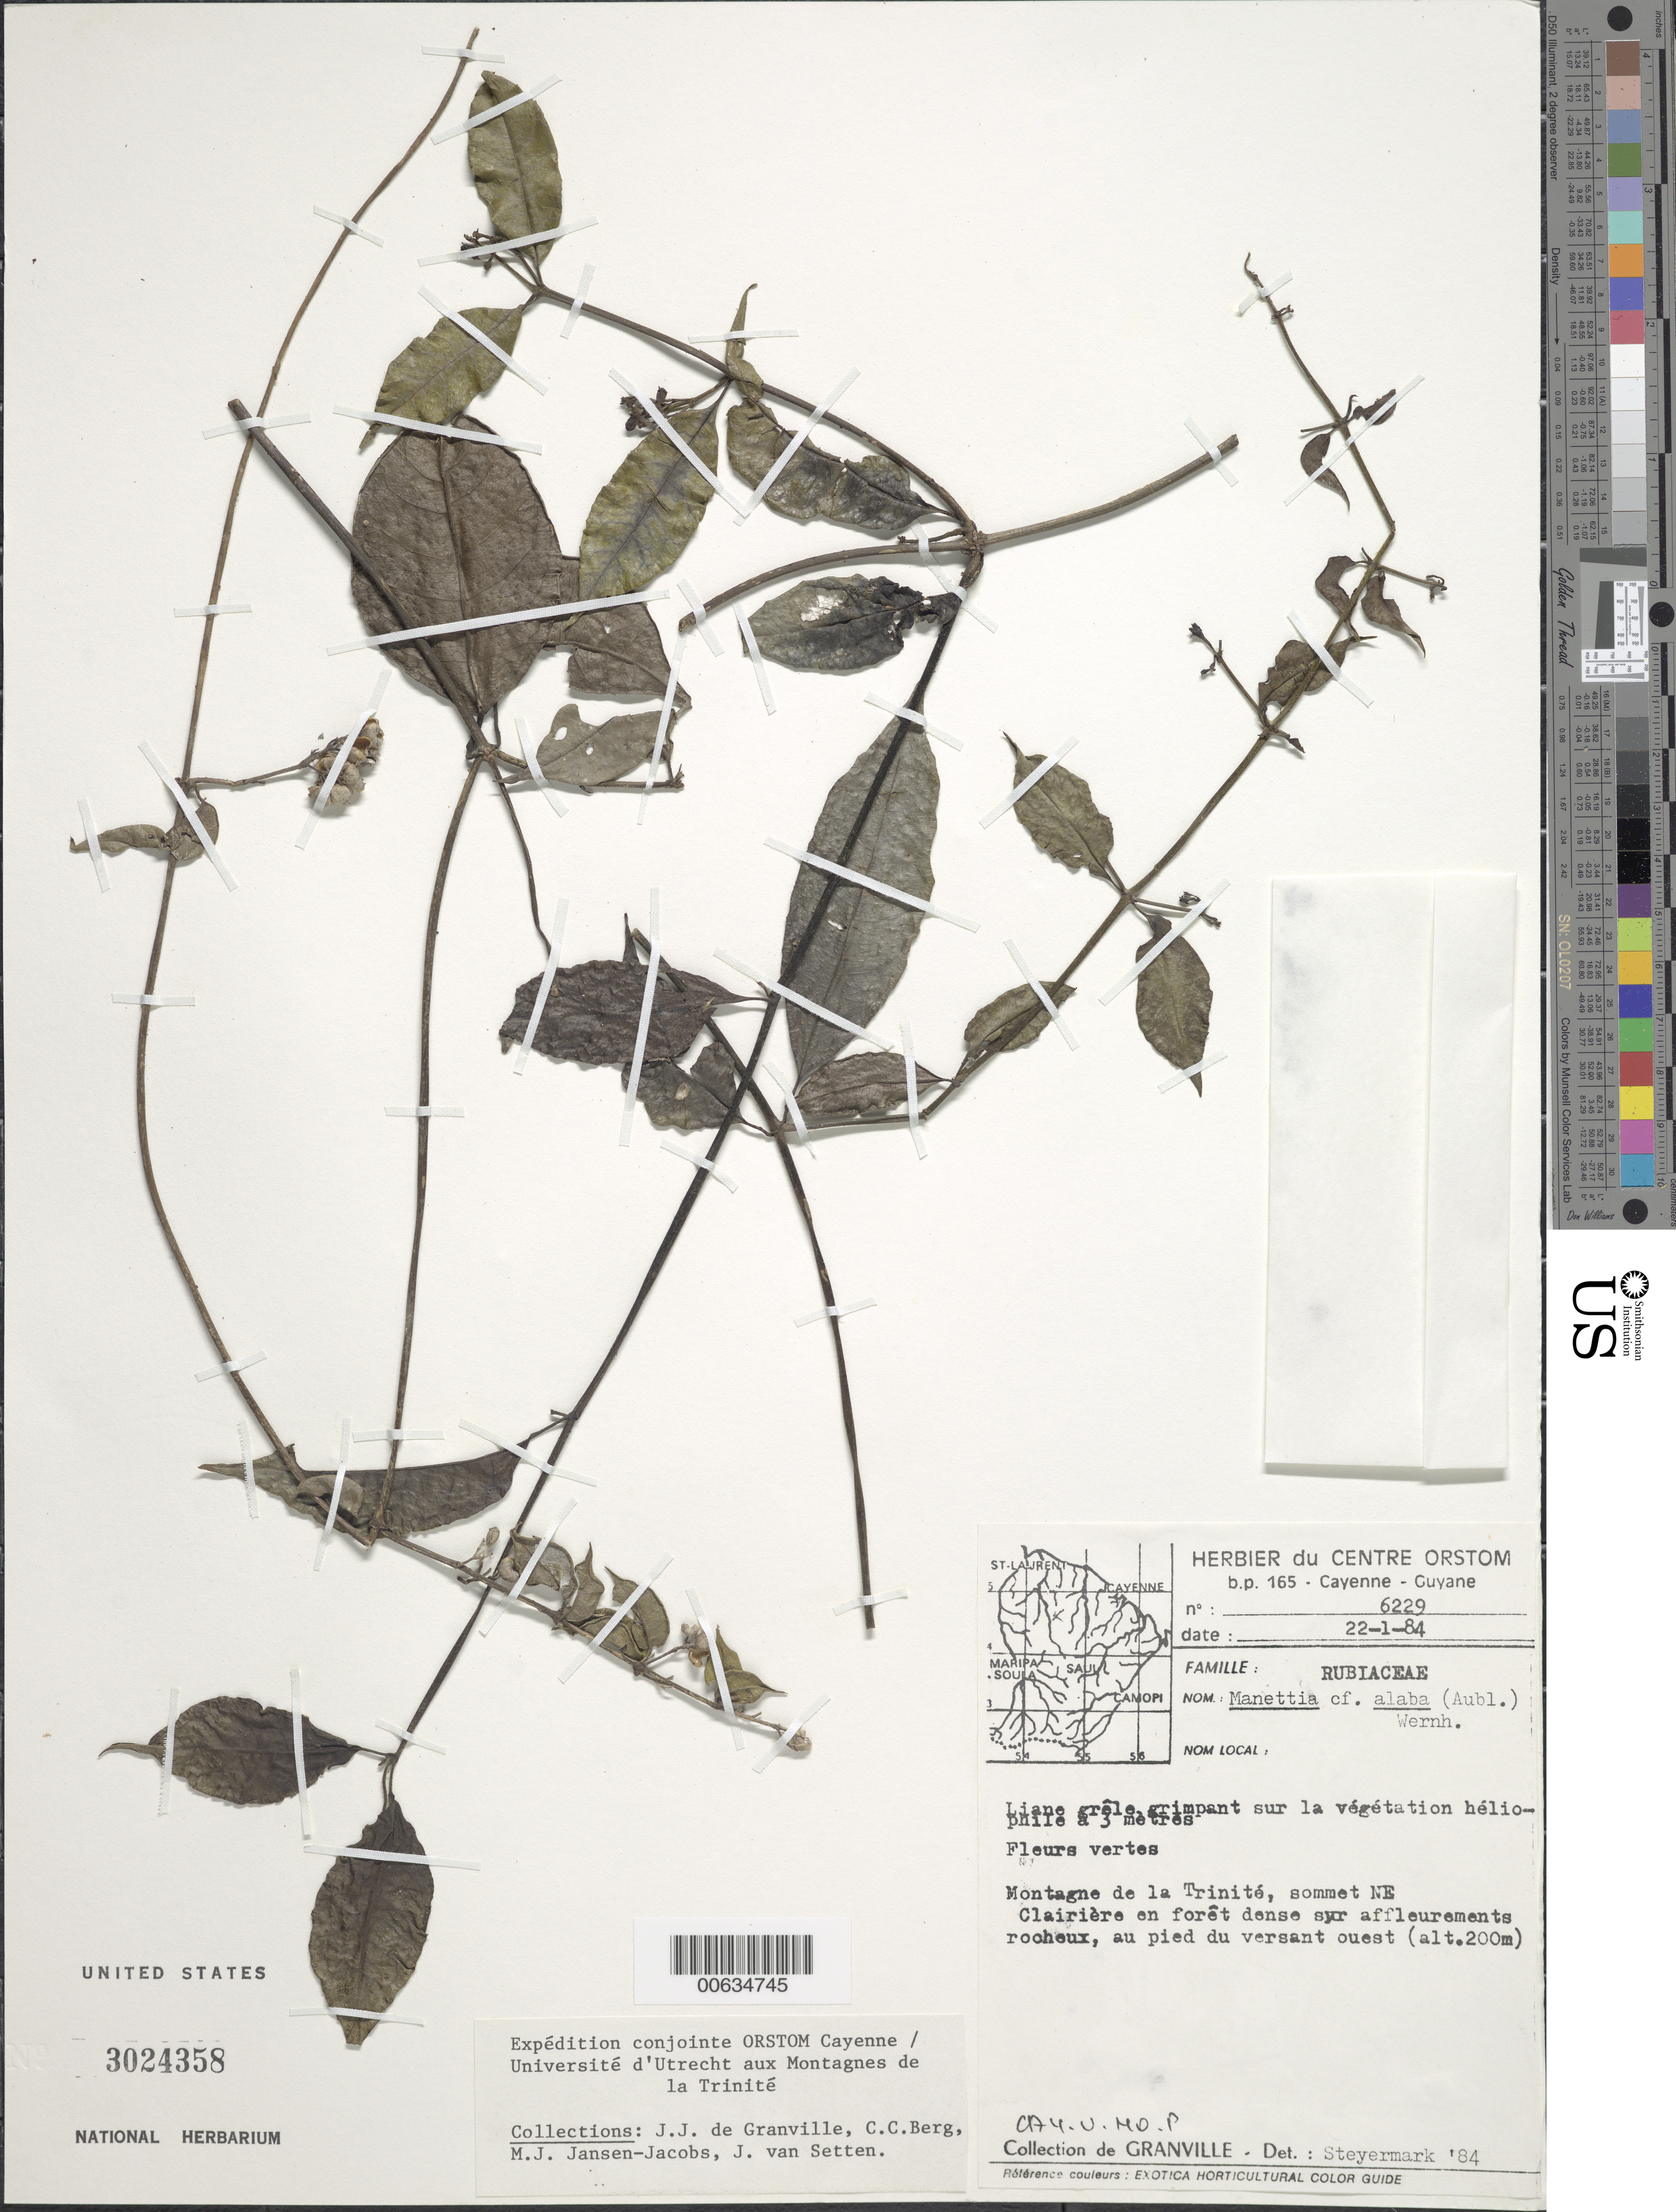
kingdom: Plantae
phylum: Tracheophyta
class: Magnoliopsida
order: Gentianales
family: Rubiaceae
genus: Manettia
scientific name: Manettia alba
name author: (Aubl.) Wernham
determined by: Steyermark, Julian A., (VEN)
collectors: J.-J. de Granville, C. C. Berg, M. J. Jansen-Jacobs & J. van Setten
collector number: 6229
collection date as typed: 22-Jan-84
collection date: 1984-01-22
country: French Guiana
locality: Montagnes de la Trinité, sommet NE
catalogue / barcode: US 3024358